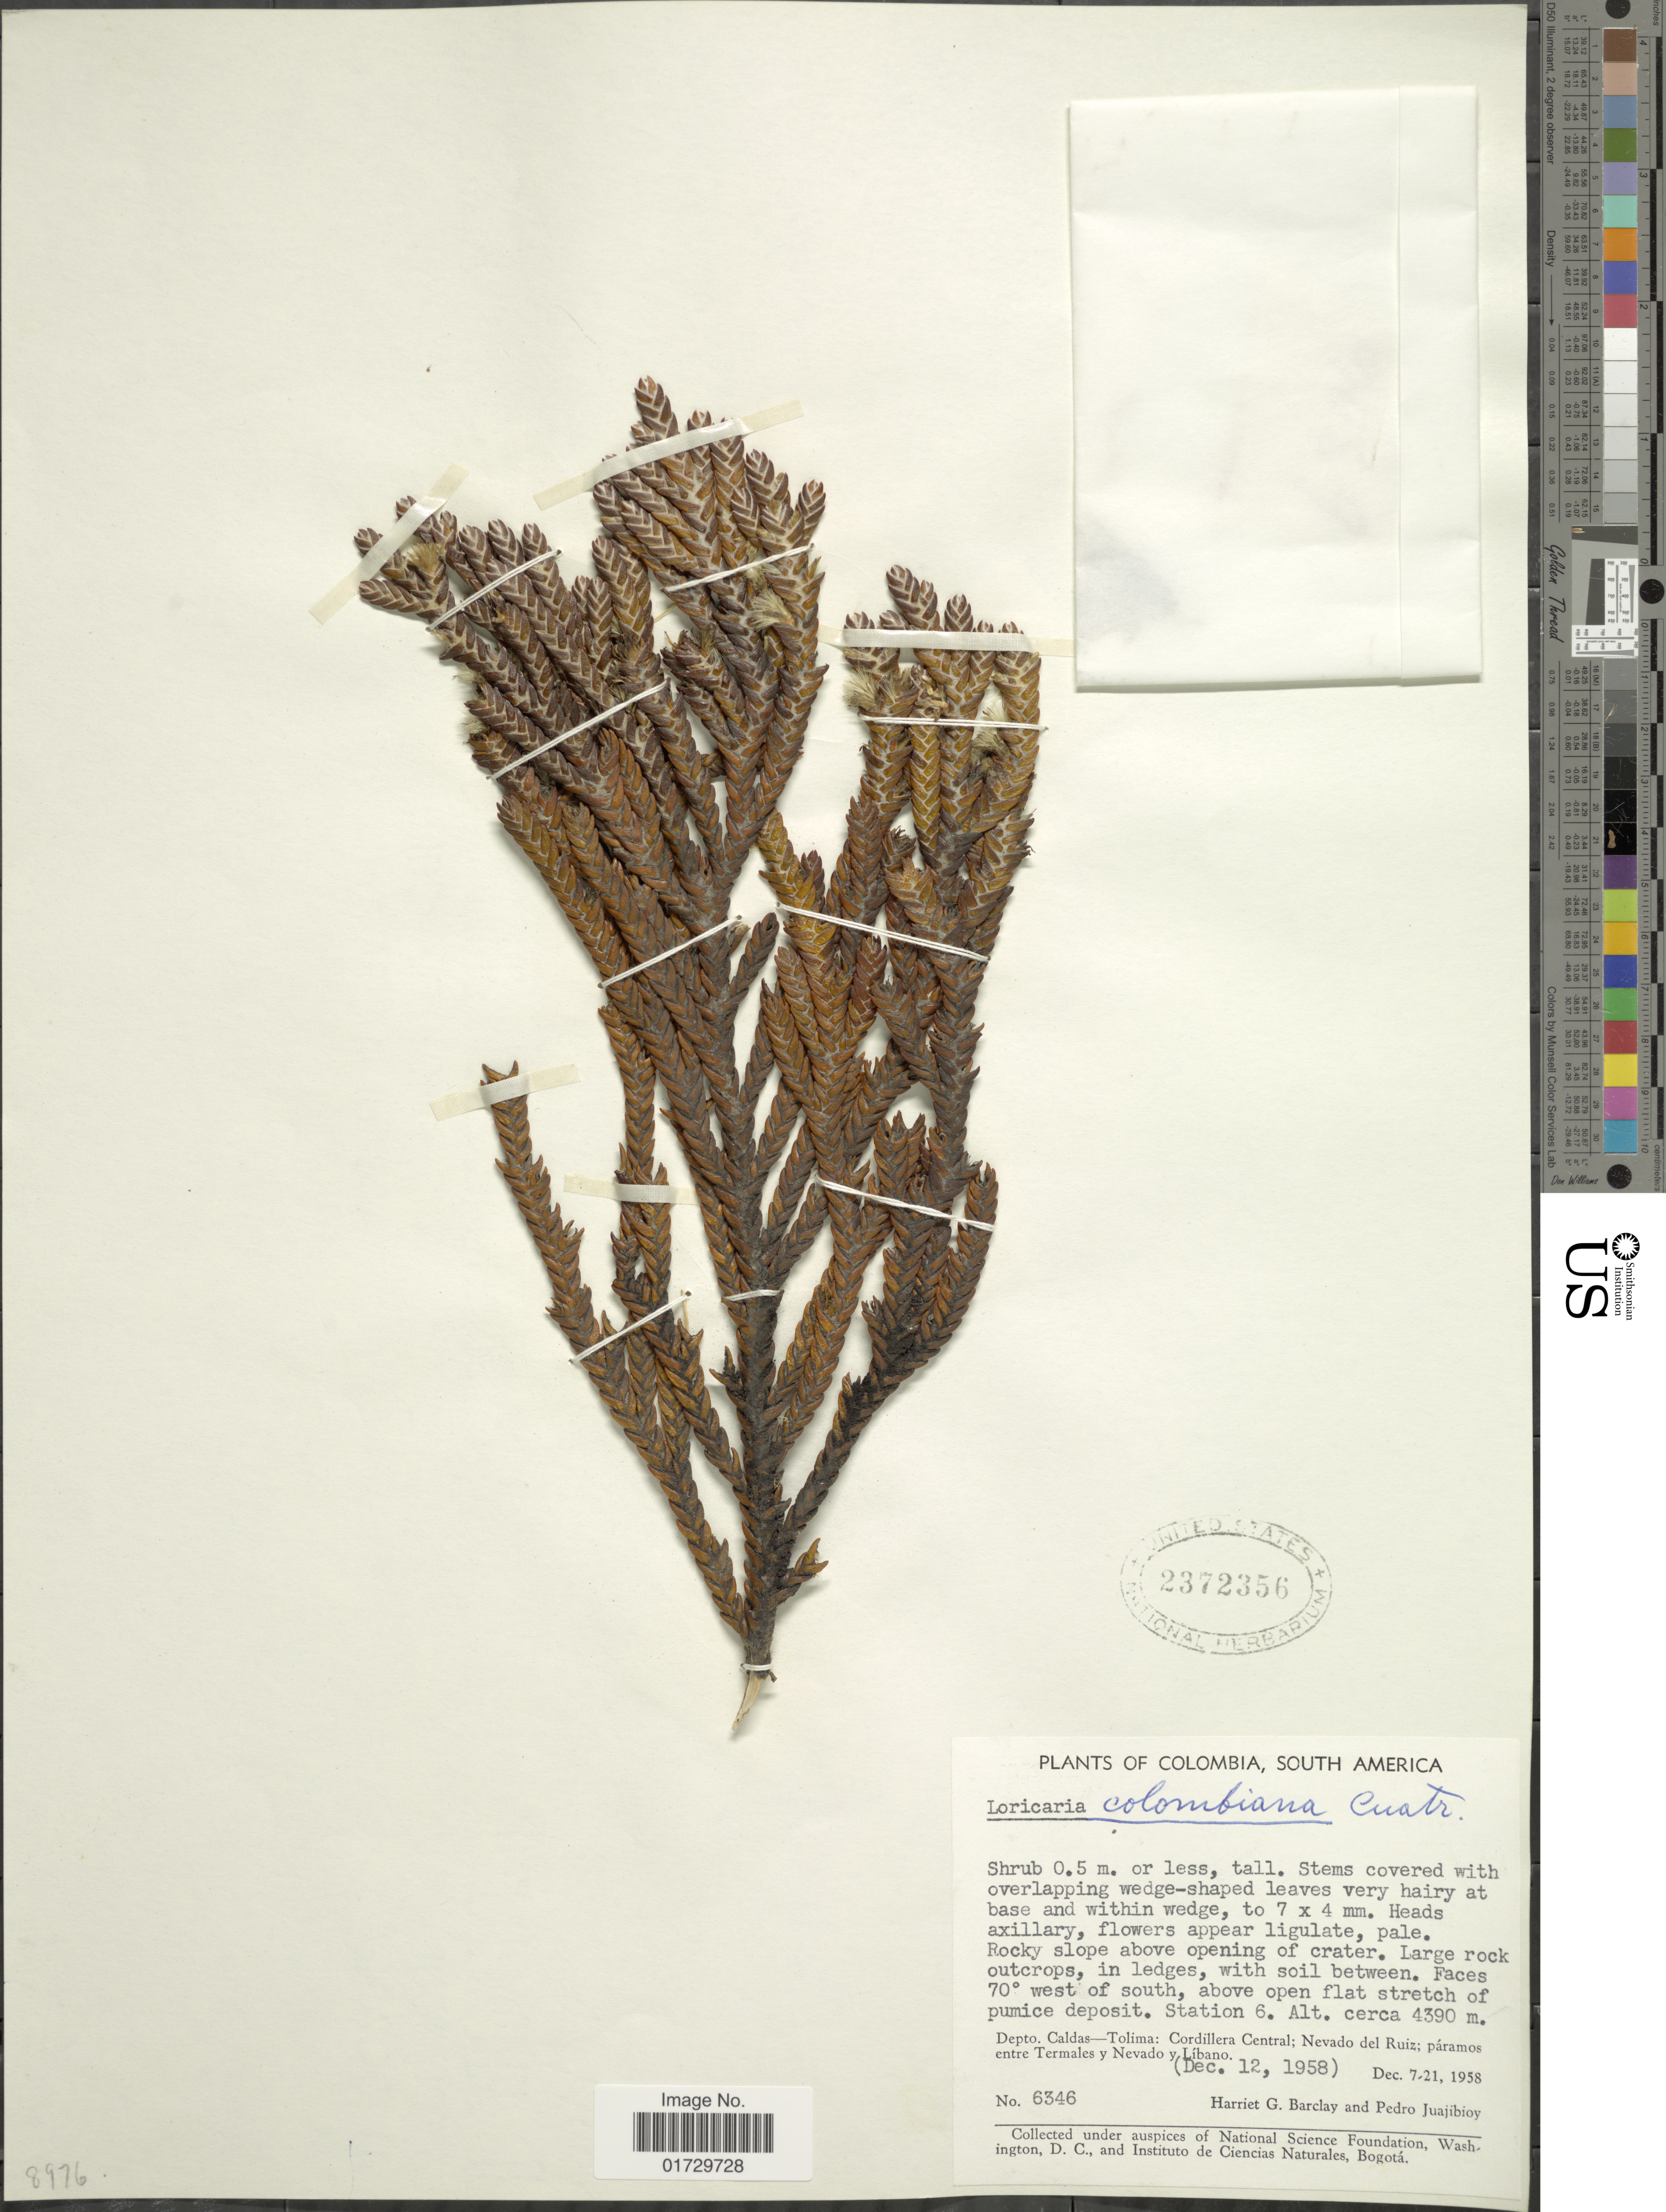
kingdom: Plantae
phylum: Tracheophyta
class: Magnoliopsida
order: Asterales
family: Asteraceae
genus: Loricaria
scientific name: Loricaria colombiana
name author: Cuatrec.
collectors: H. G. Barclay & P. Juajibioy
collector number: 6346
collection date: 1958-12-12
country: Colombia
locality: Faces 70 ° west of south, above open flat stretch of pumice deposit. Station 6. Depto. Caldas-Tolima: Cordillera Central; Nevado del Ruiz; paramos entre Termales y Nevado y Libano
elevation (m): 4390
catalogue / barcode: US 2372356